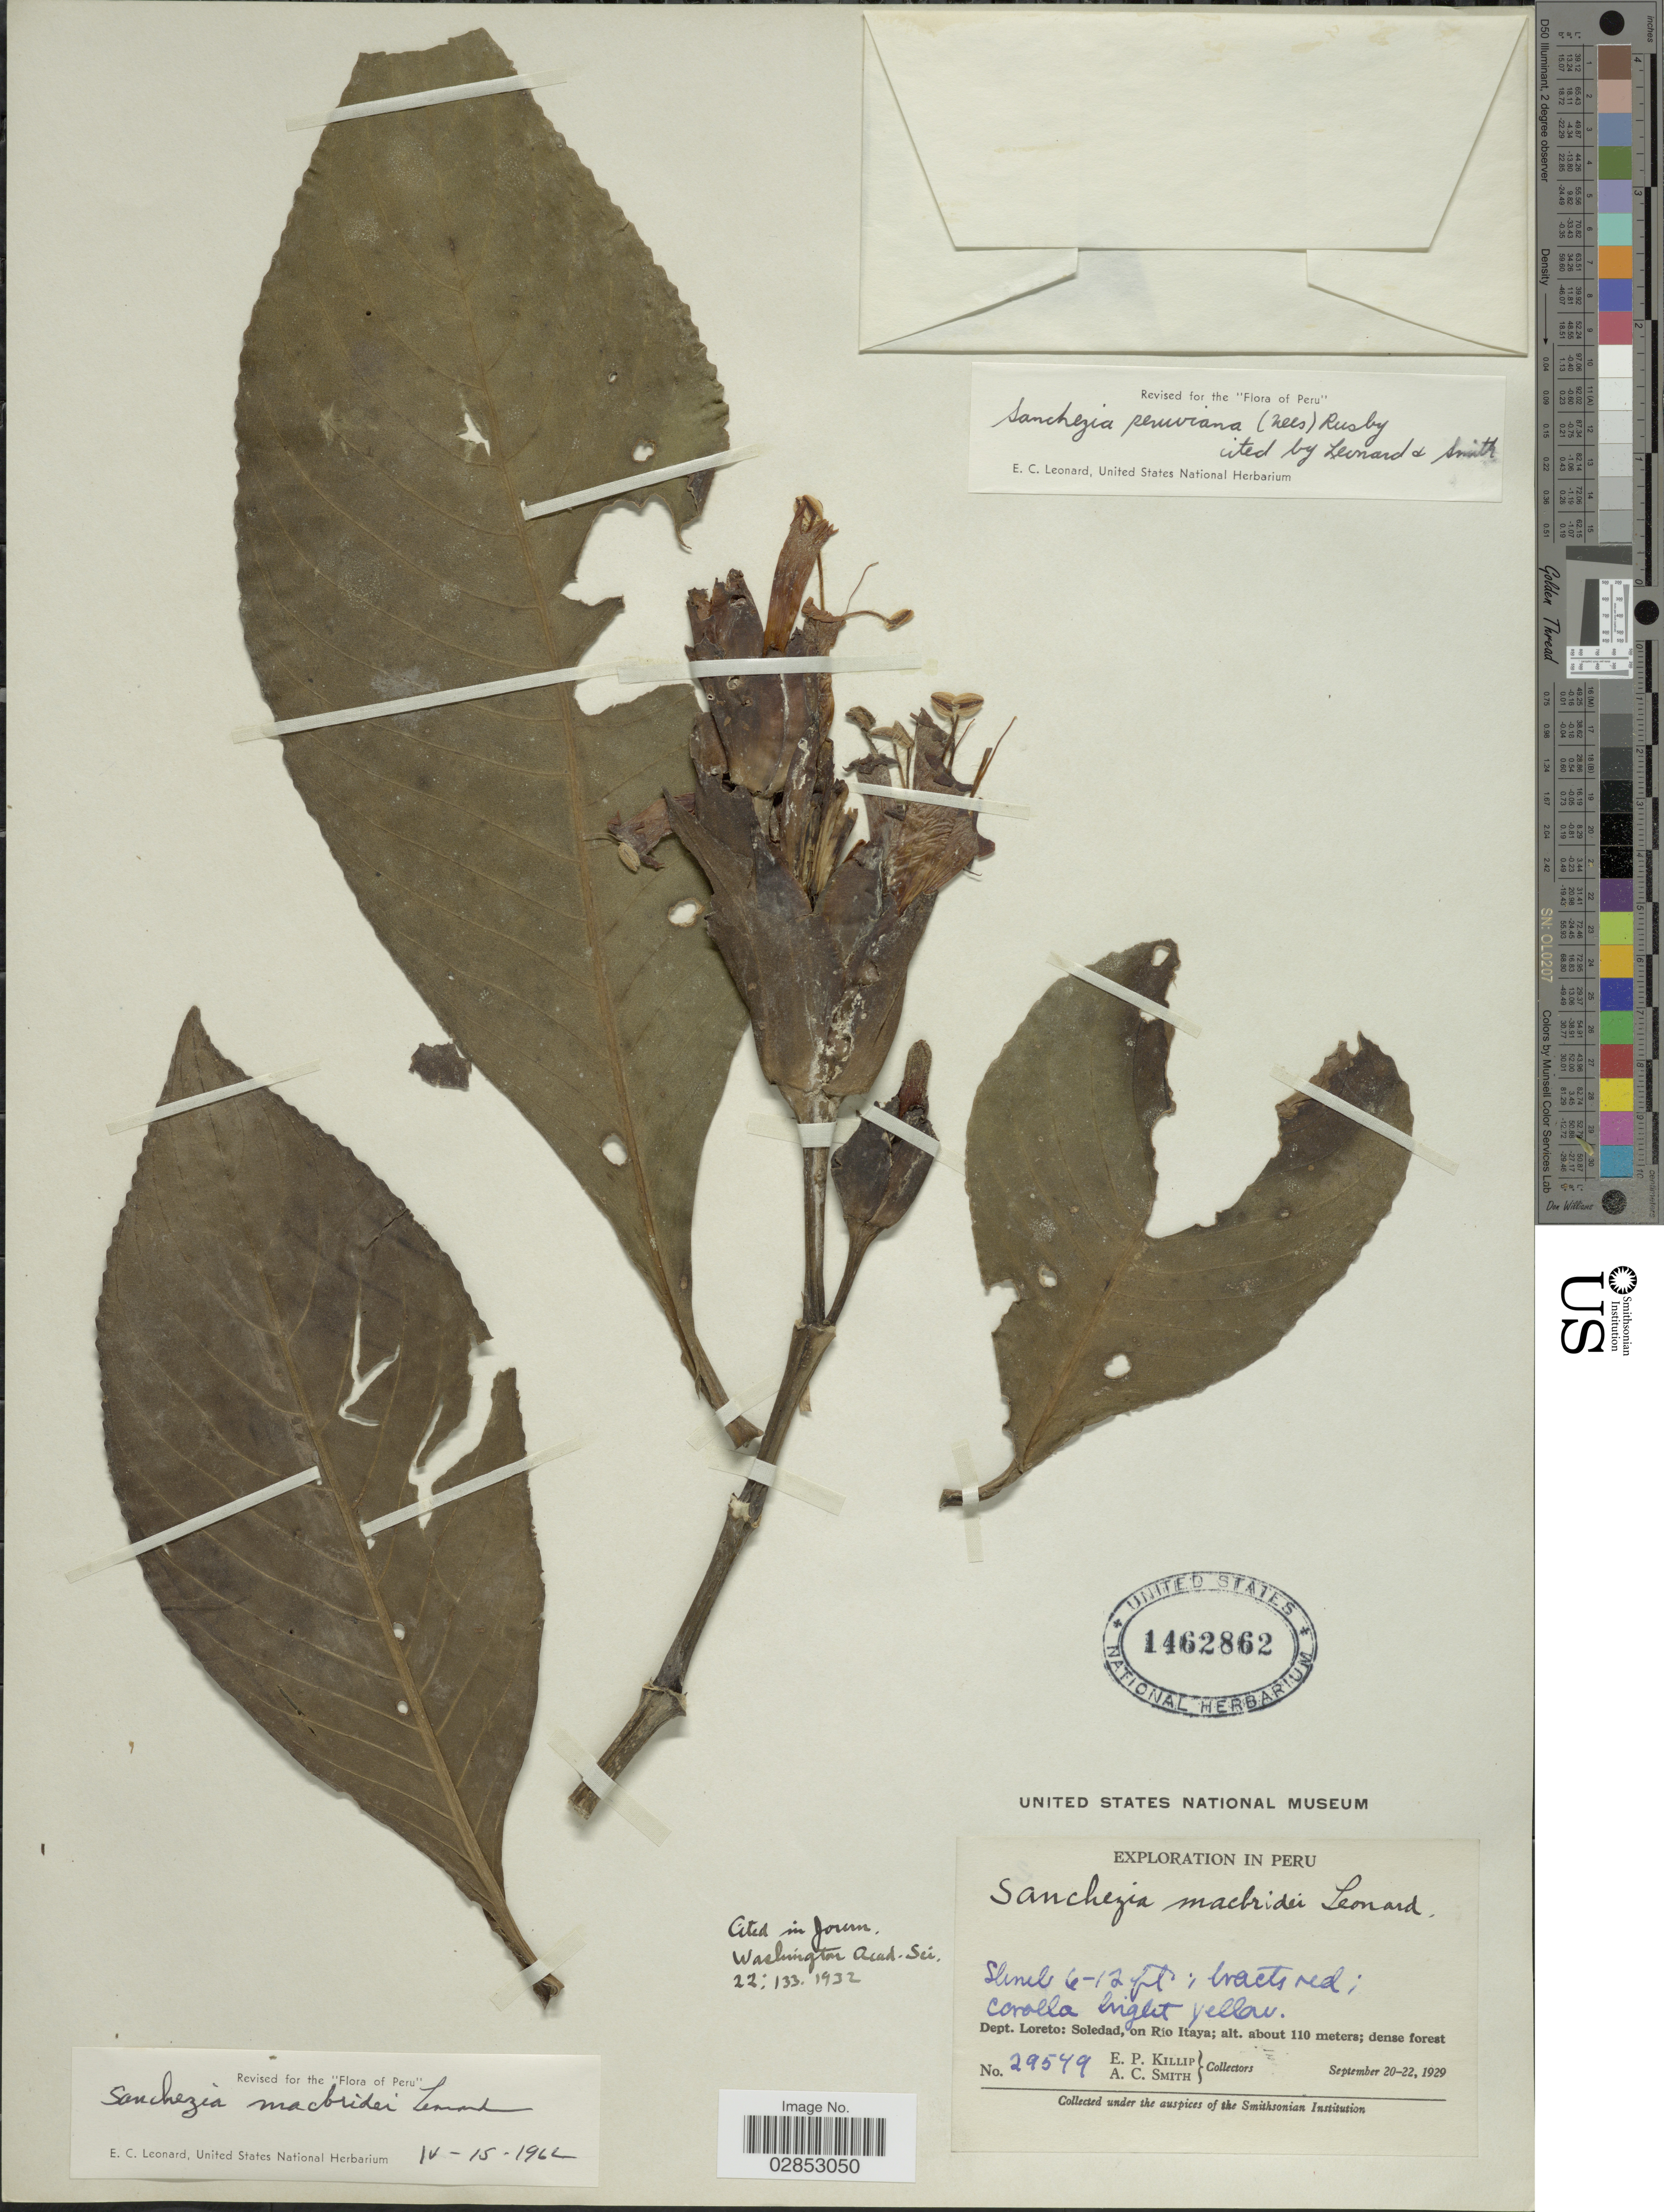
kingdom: Plantae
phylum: Tracheophyta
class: Magnoliopsida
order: Lamiales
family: Acanthaceae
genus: Sanchezia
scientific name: Sanchezia oblonga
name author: Ruiz & Pav.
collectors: E. P. Killip & A. C. Smith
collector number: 29549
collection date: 1929-09-20/1929-09-22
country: Peru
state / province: Loreto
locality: Dept. Loreto: Soledad, on Rio Itaya.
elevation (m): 110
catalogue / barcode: US 1462862